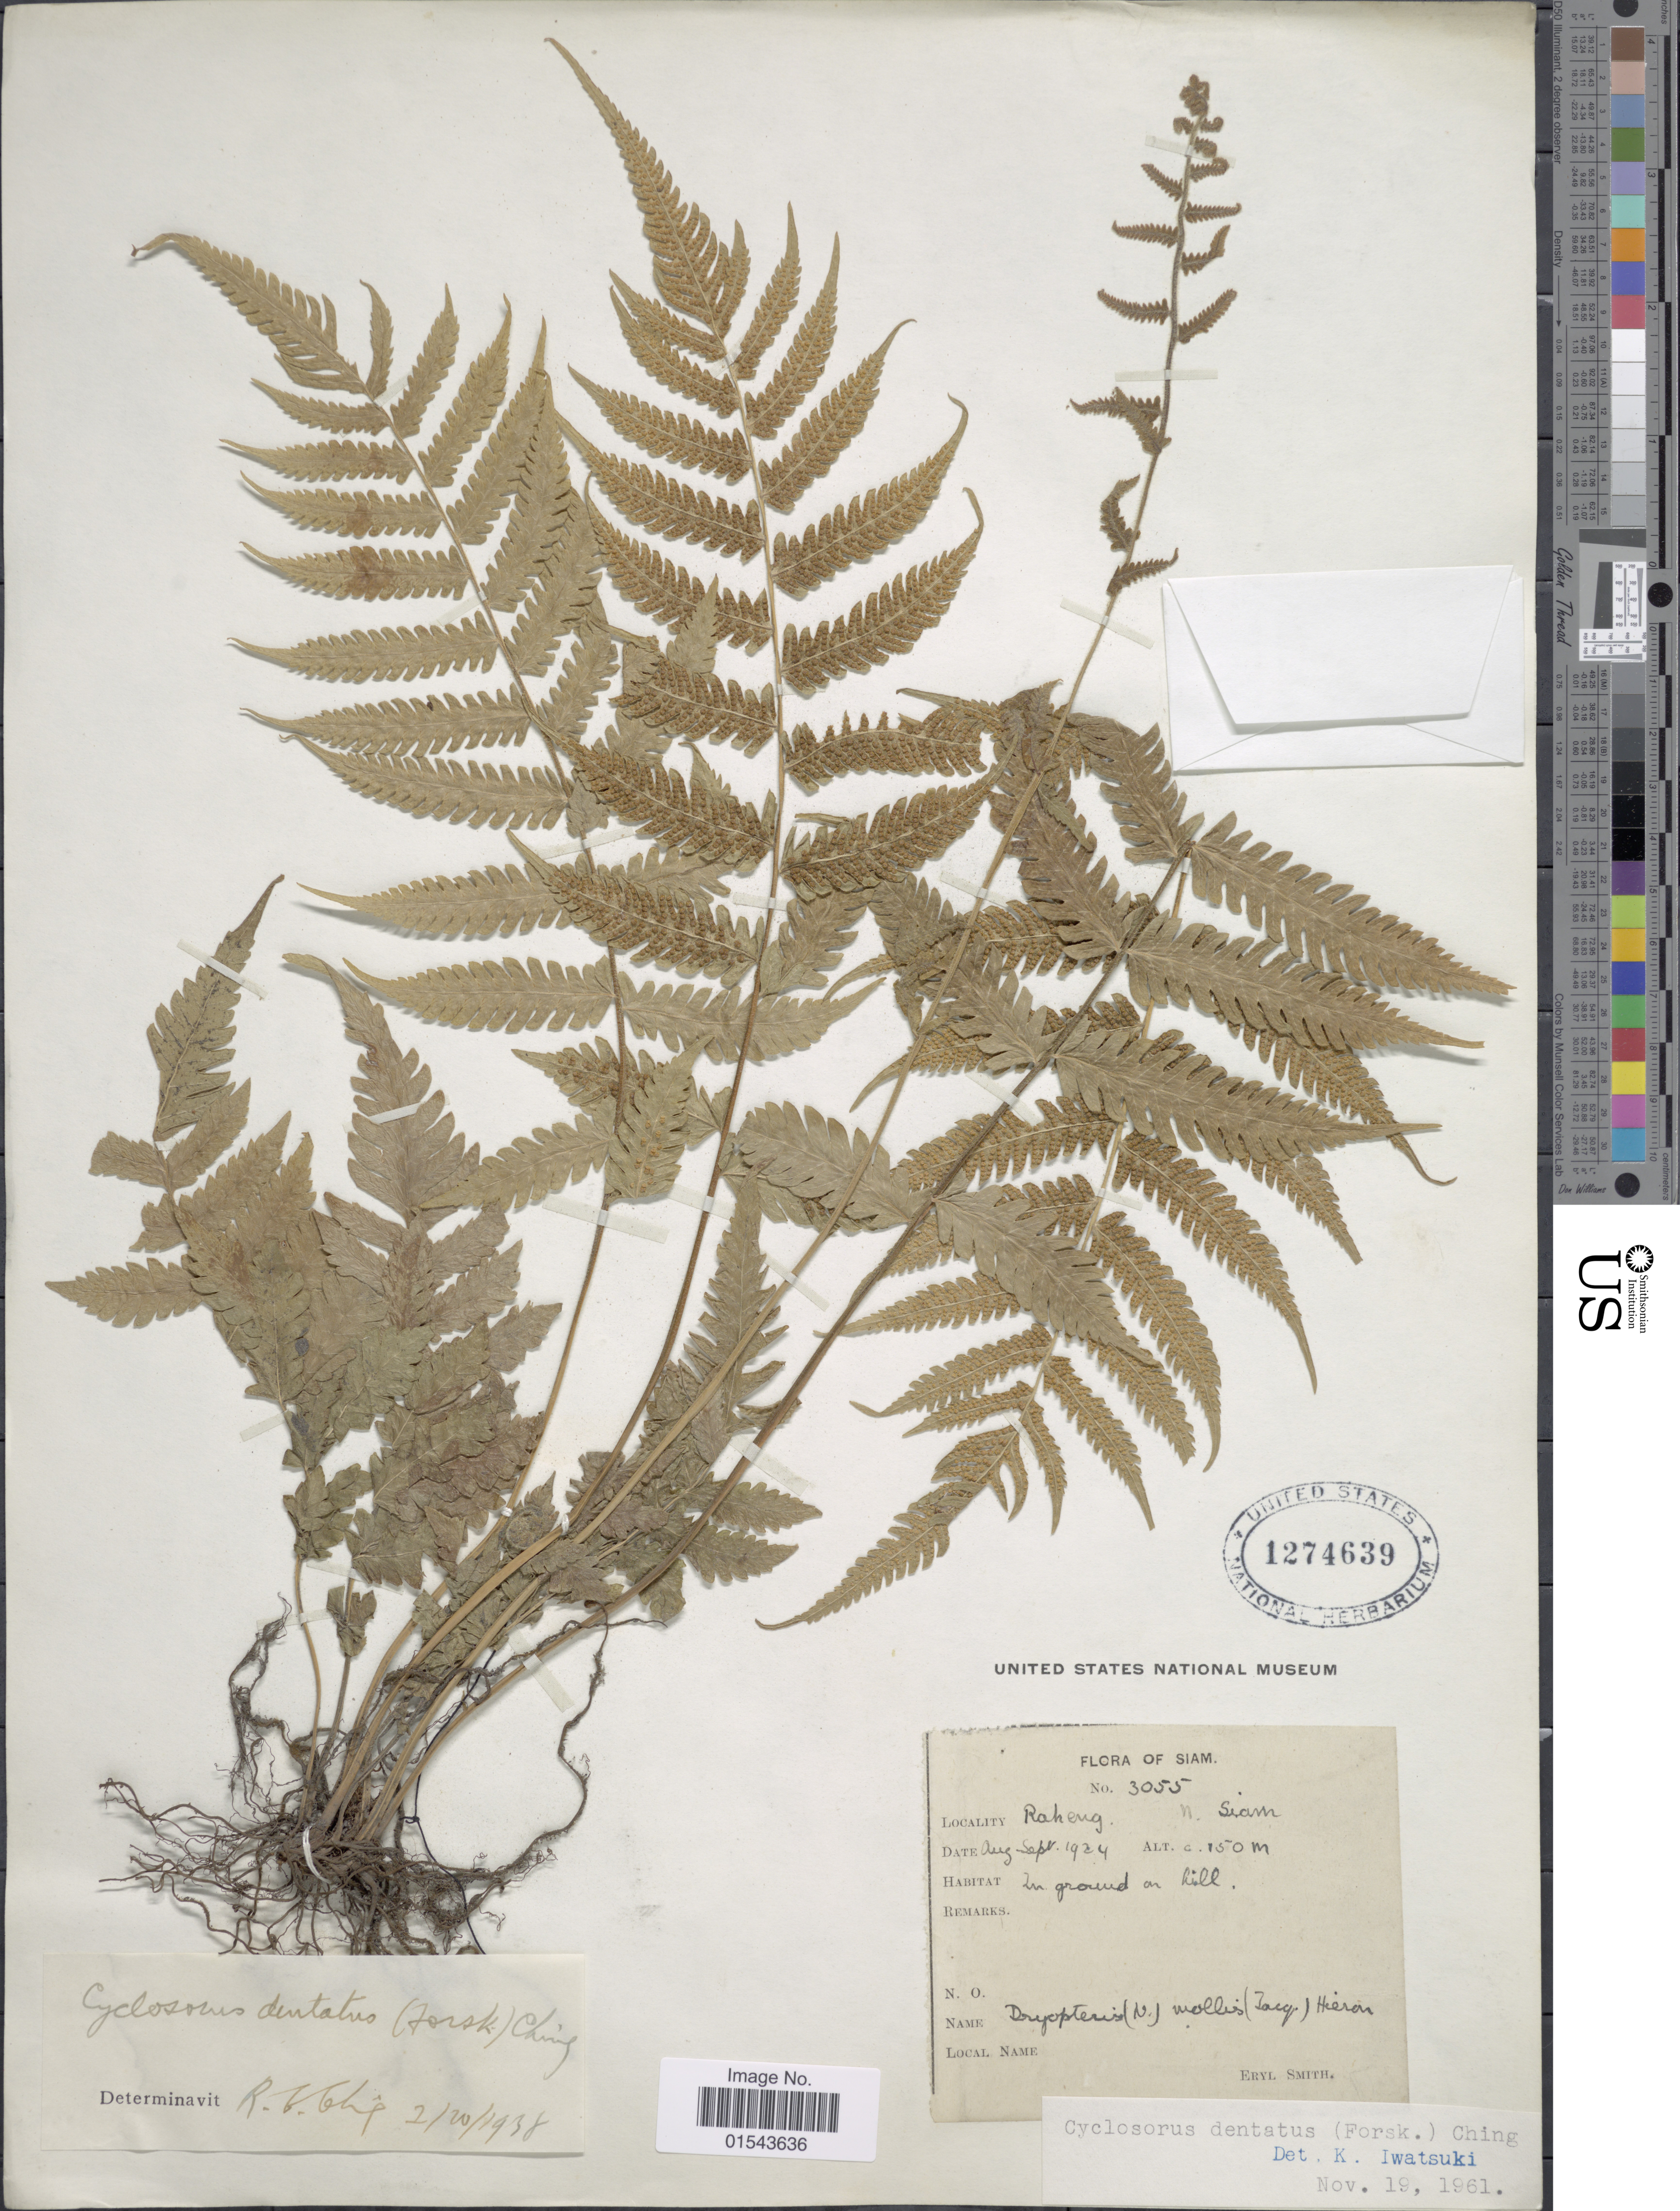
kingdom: Plantae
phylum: Tracheophyta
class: Polypodiopsida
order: Polypodiales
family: Thelypteridaceae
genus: Christella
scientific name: Christella dentata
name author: (Forssk.) Brownsey & Jermy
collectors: C. E. Smith Jr.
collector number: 3055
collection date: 1924-08/1924-09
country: Thailand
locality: Siam, Raheng, N. Siam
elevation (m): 150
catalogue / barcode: US 1274639